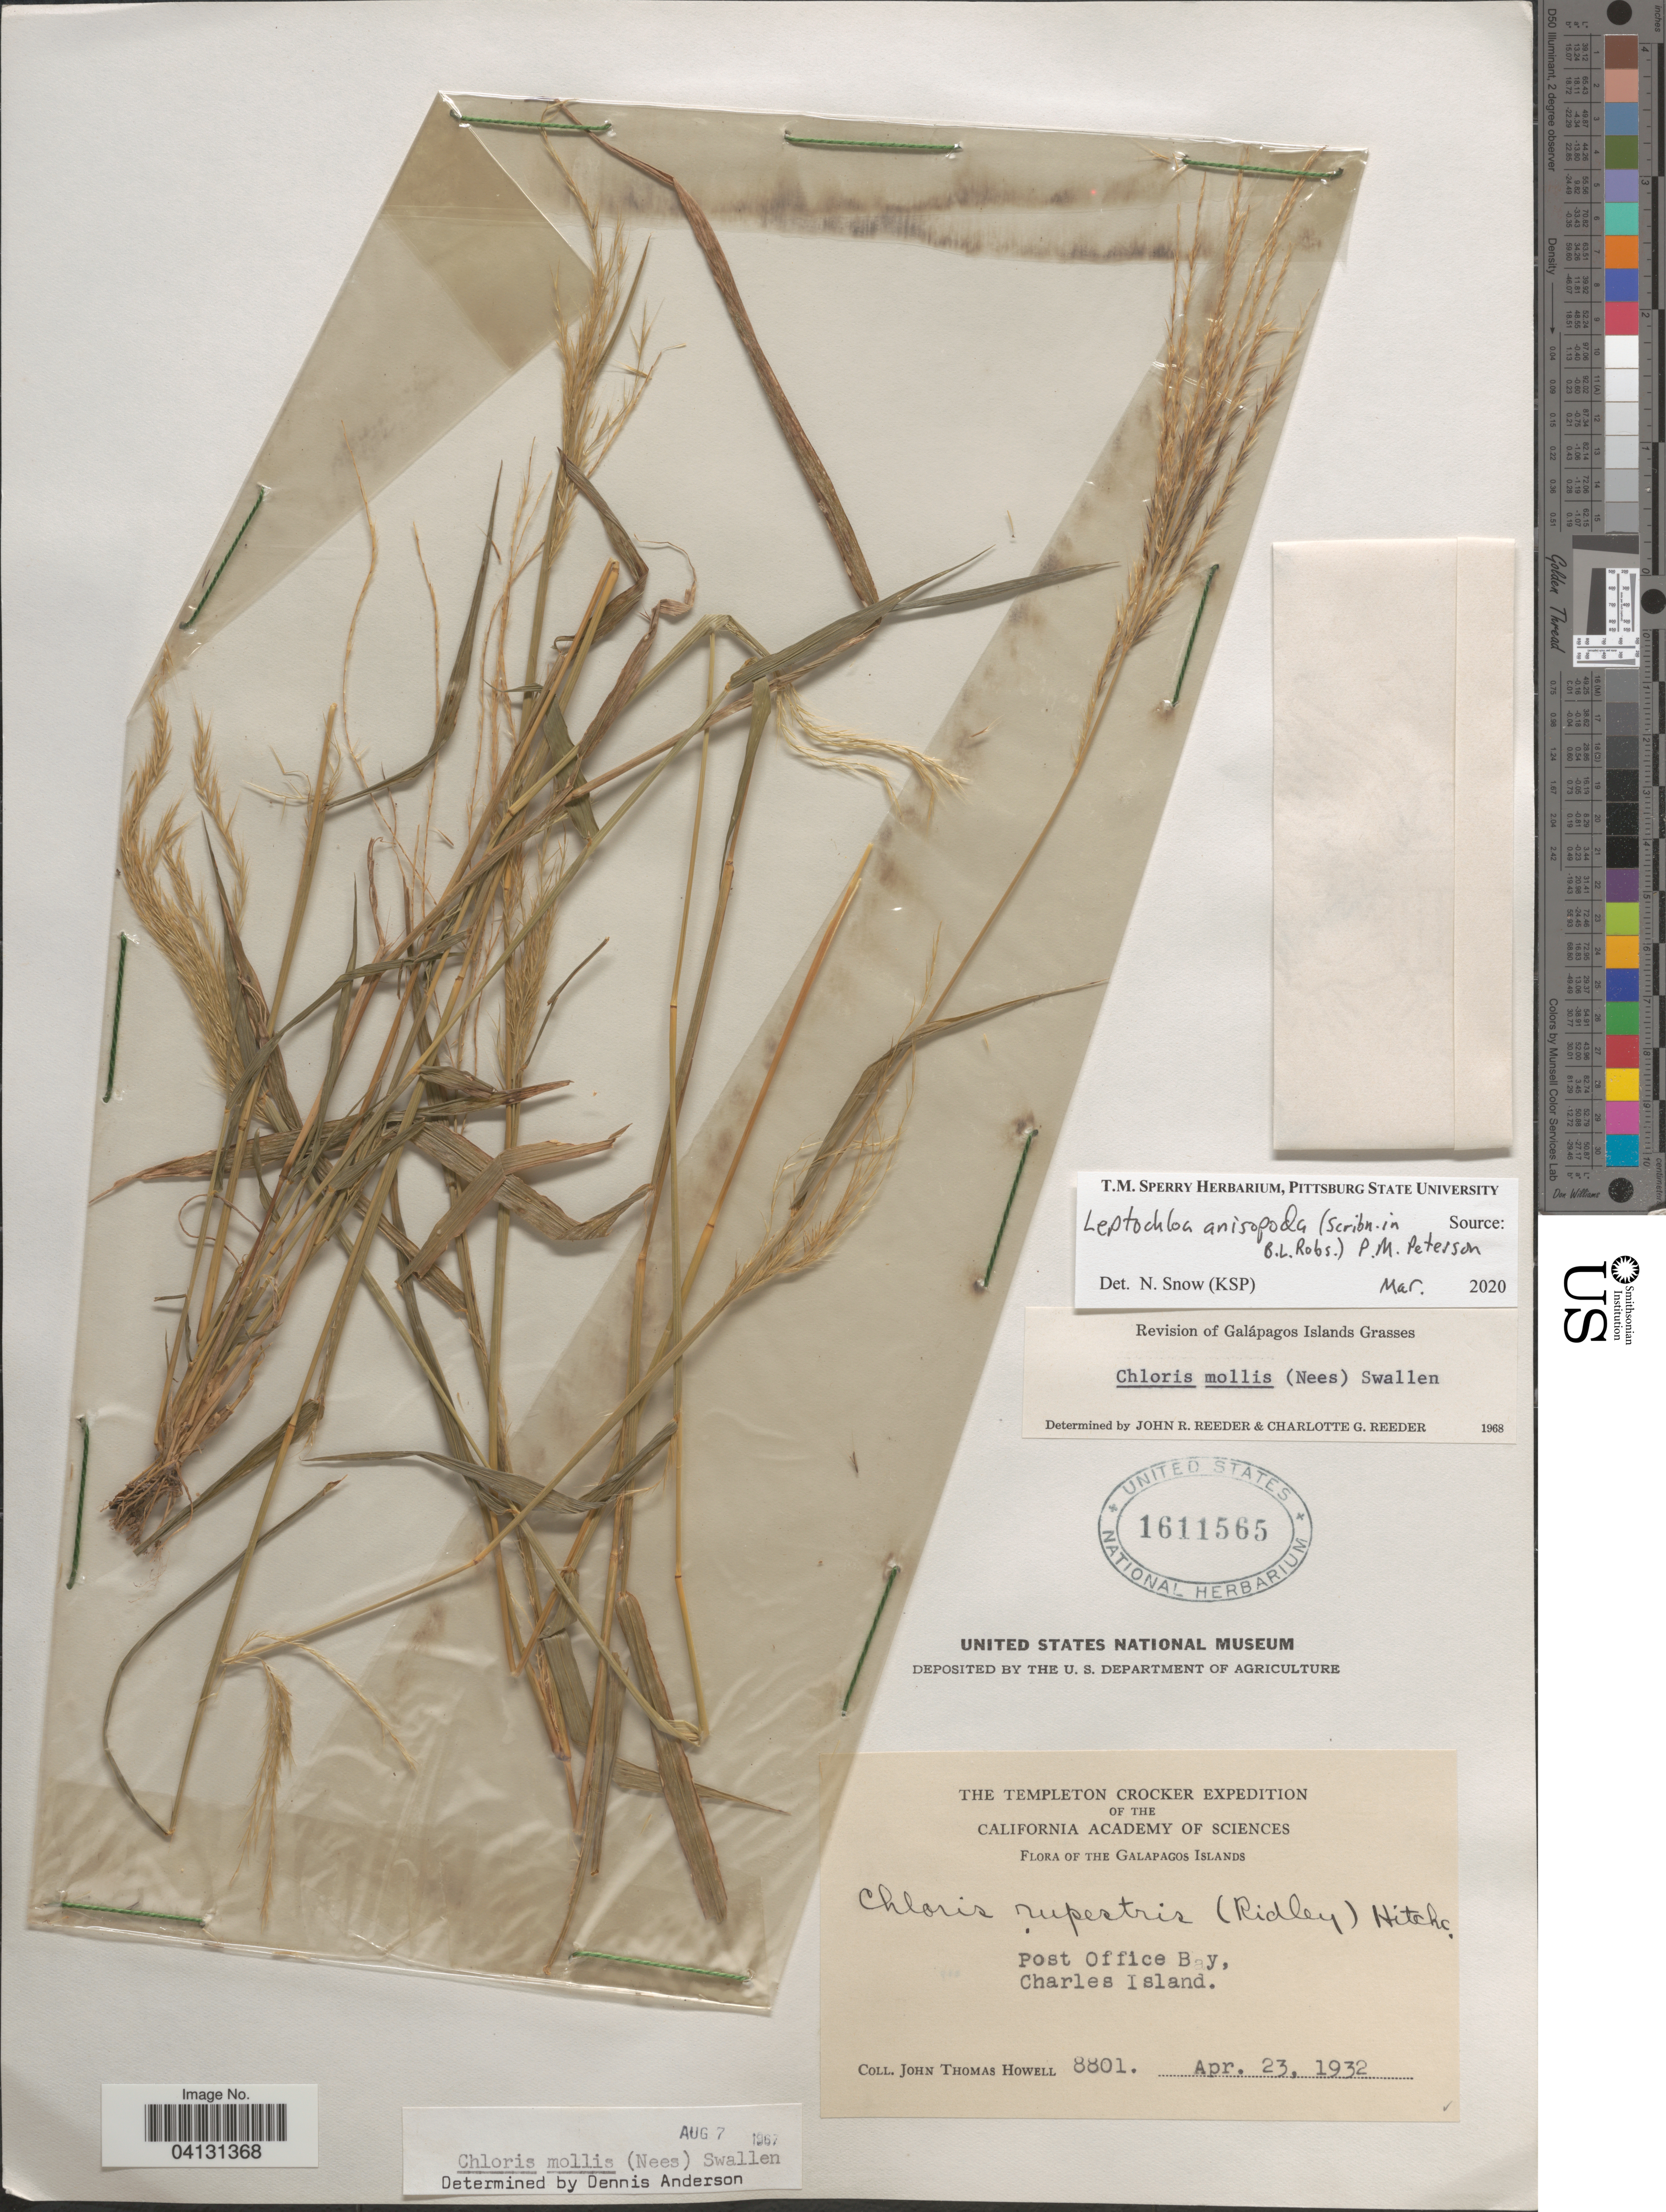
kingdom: Plantae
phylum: Tracheophyta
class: Liliopsida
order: Poales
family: Poaceae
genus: Leptochloa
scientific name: Leptochloa anisopoda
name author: (B.L. Rob. ex Scribn.) P.M. Peterson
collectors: J. T. Howell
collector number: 8801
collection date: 1932-04-23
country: Ecuador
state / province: Colón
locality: The Templeton Crocker Expedition. The Galapagos Islands. Post Office Bay, Charles Island.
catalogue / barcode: US 1611565